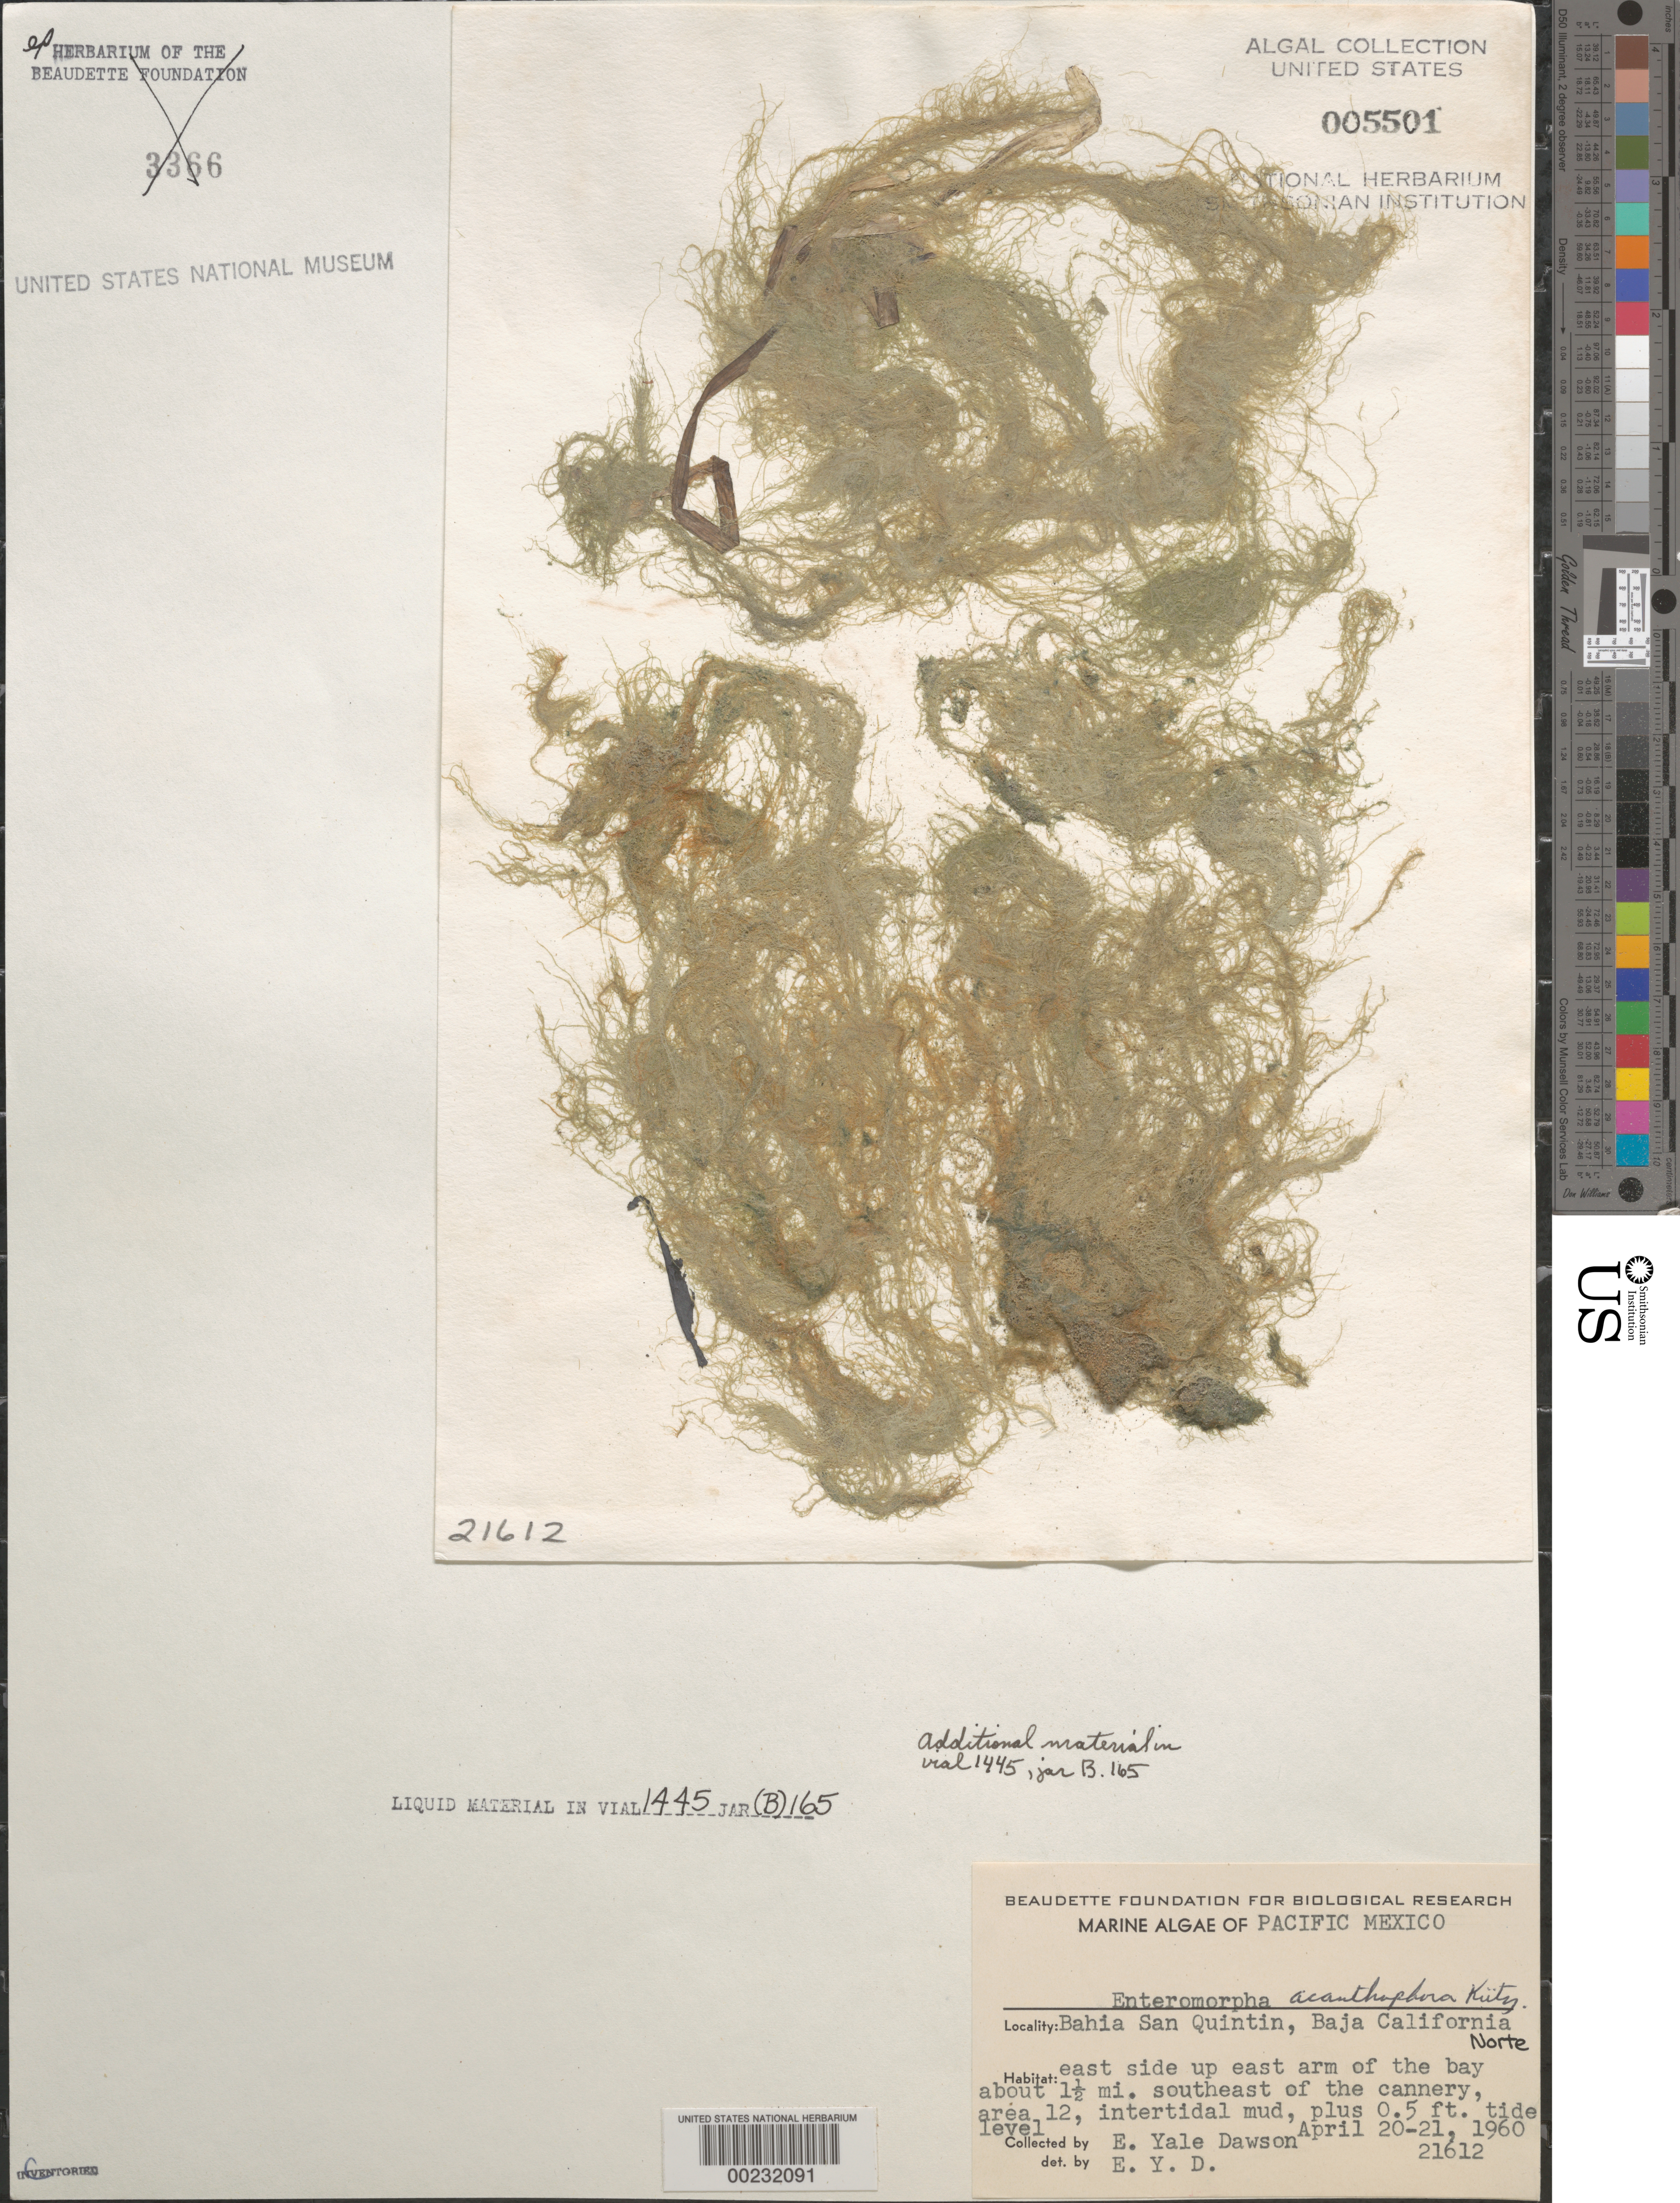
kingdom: Plantae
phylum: Chlorophyta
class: Ulvophyceae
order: Ulvales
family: Ulvaceae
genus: Ulva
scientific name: Ulva acanthophora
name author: (Kütz.) H.S. Hayden et al.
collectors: E. Y. Dawson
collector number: EYD 21612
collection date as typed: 20 Apr 1960 TO 21 Apr 1960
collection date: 1960-04-20/1960-04-21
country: Mexico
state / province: Baja California Norte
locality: Bahia San Quintin, ca. 1.5 miles southeast of cannery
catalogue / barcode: US 5501